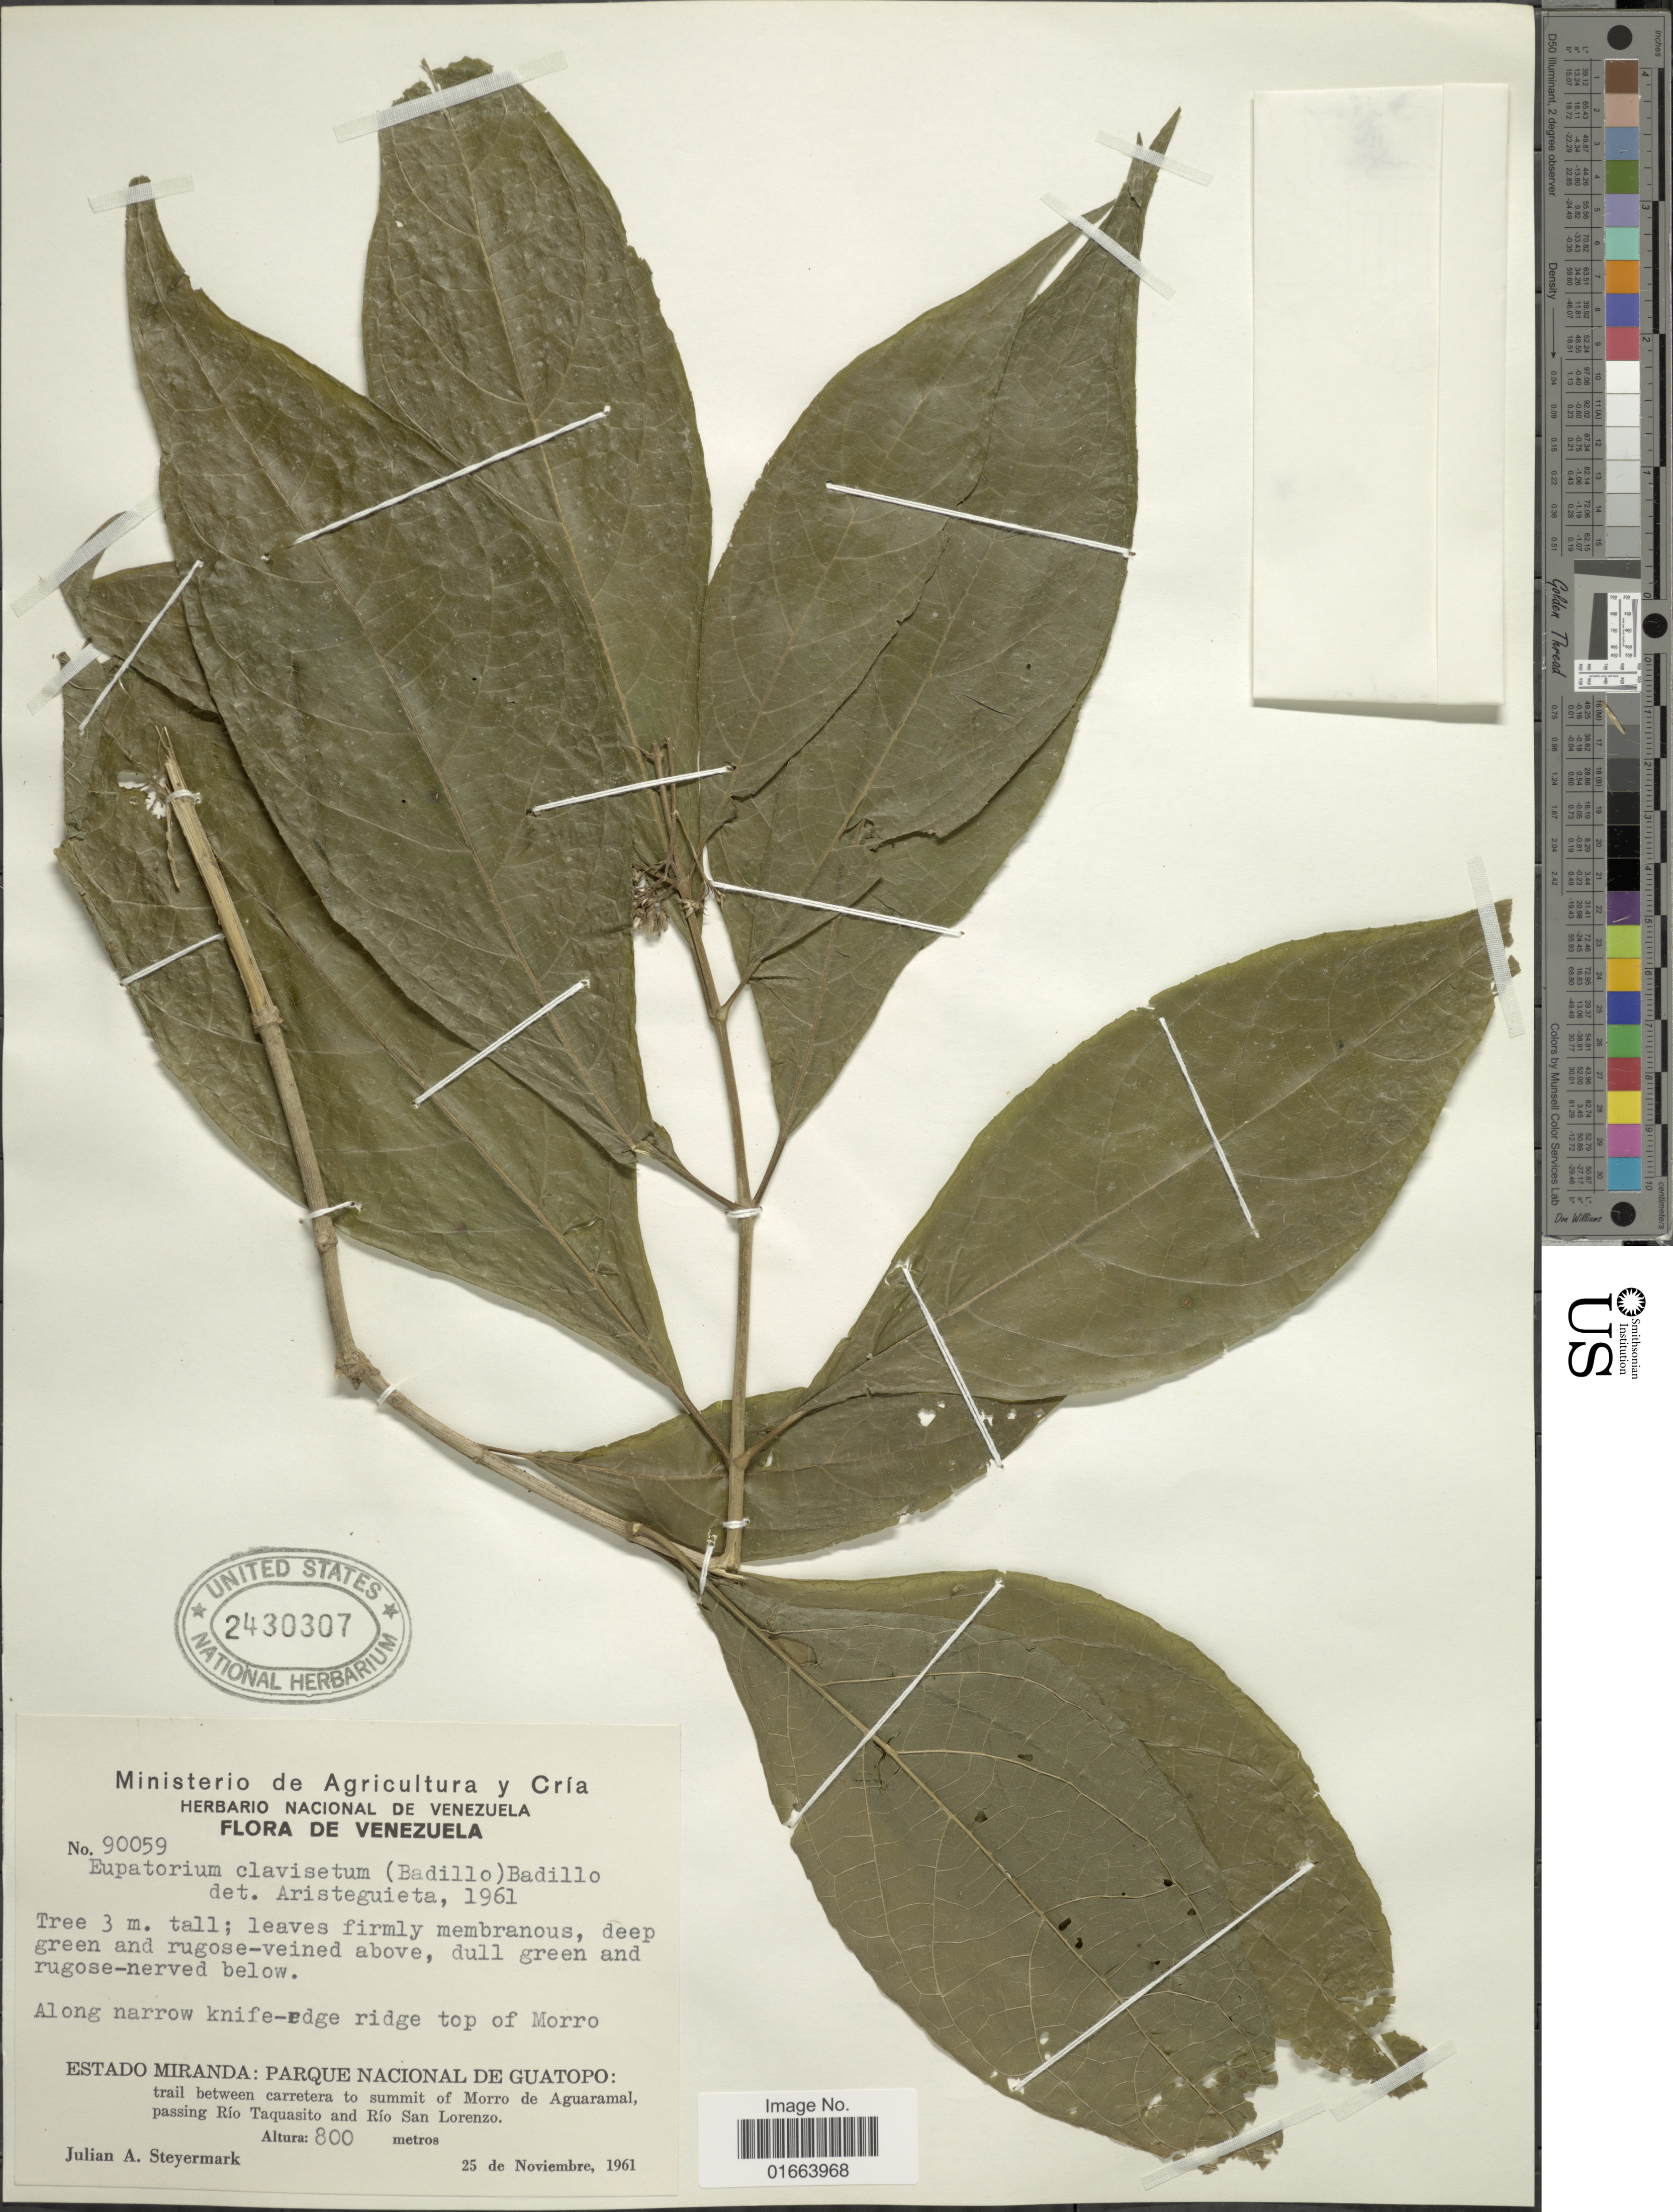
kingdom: Plantae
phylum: Tracheophyta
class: Magnoliopsida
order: Asterales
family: Asteraceae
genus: Idiothamnus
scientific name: Idiothamnus clavisetus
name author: (V.M. Badillo) R.M. King & H. Rob.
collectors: J. Steyermark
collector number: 90059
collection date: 1961-11-25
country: Venezuela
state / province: Miranda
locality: Parque Nacional de Guatopo: trail between carretera to summit of Morro de Aguaramal, passing Río Taquasito and Río San Lorenzo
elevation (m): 800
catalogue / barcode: US 2430307